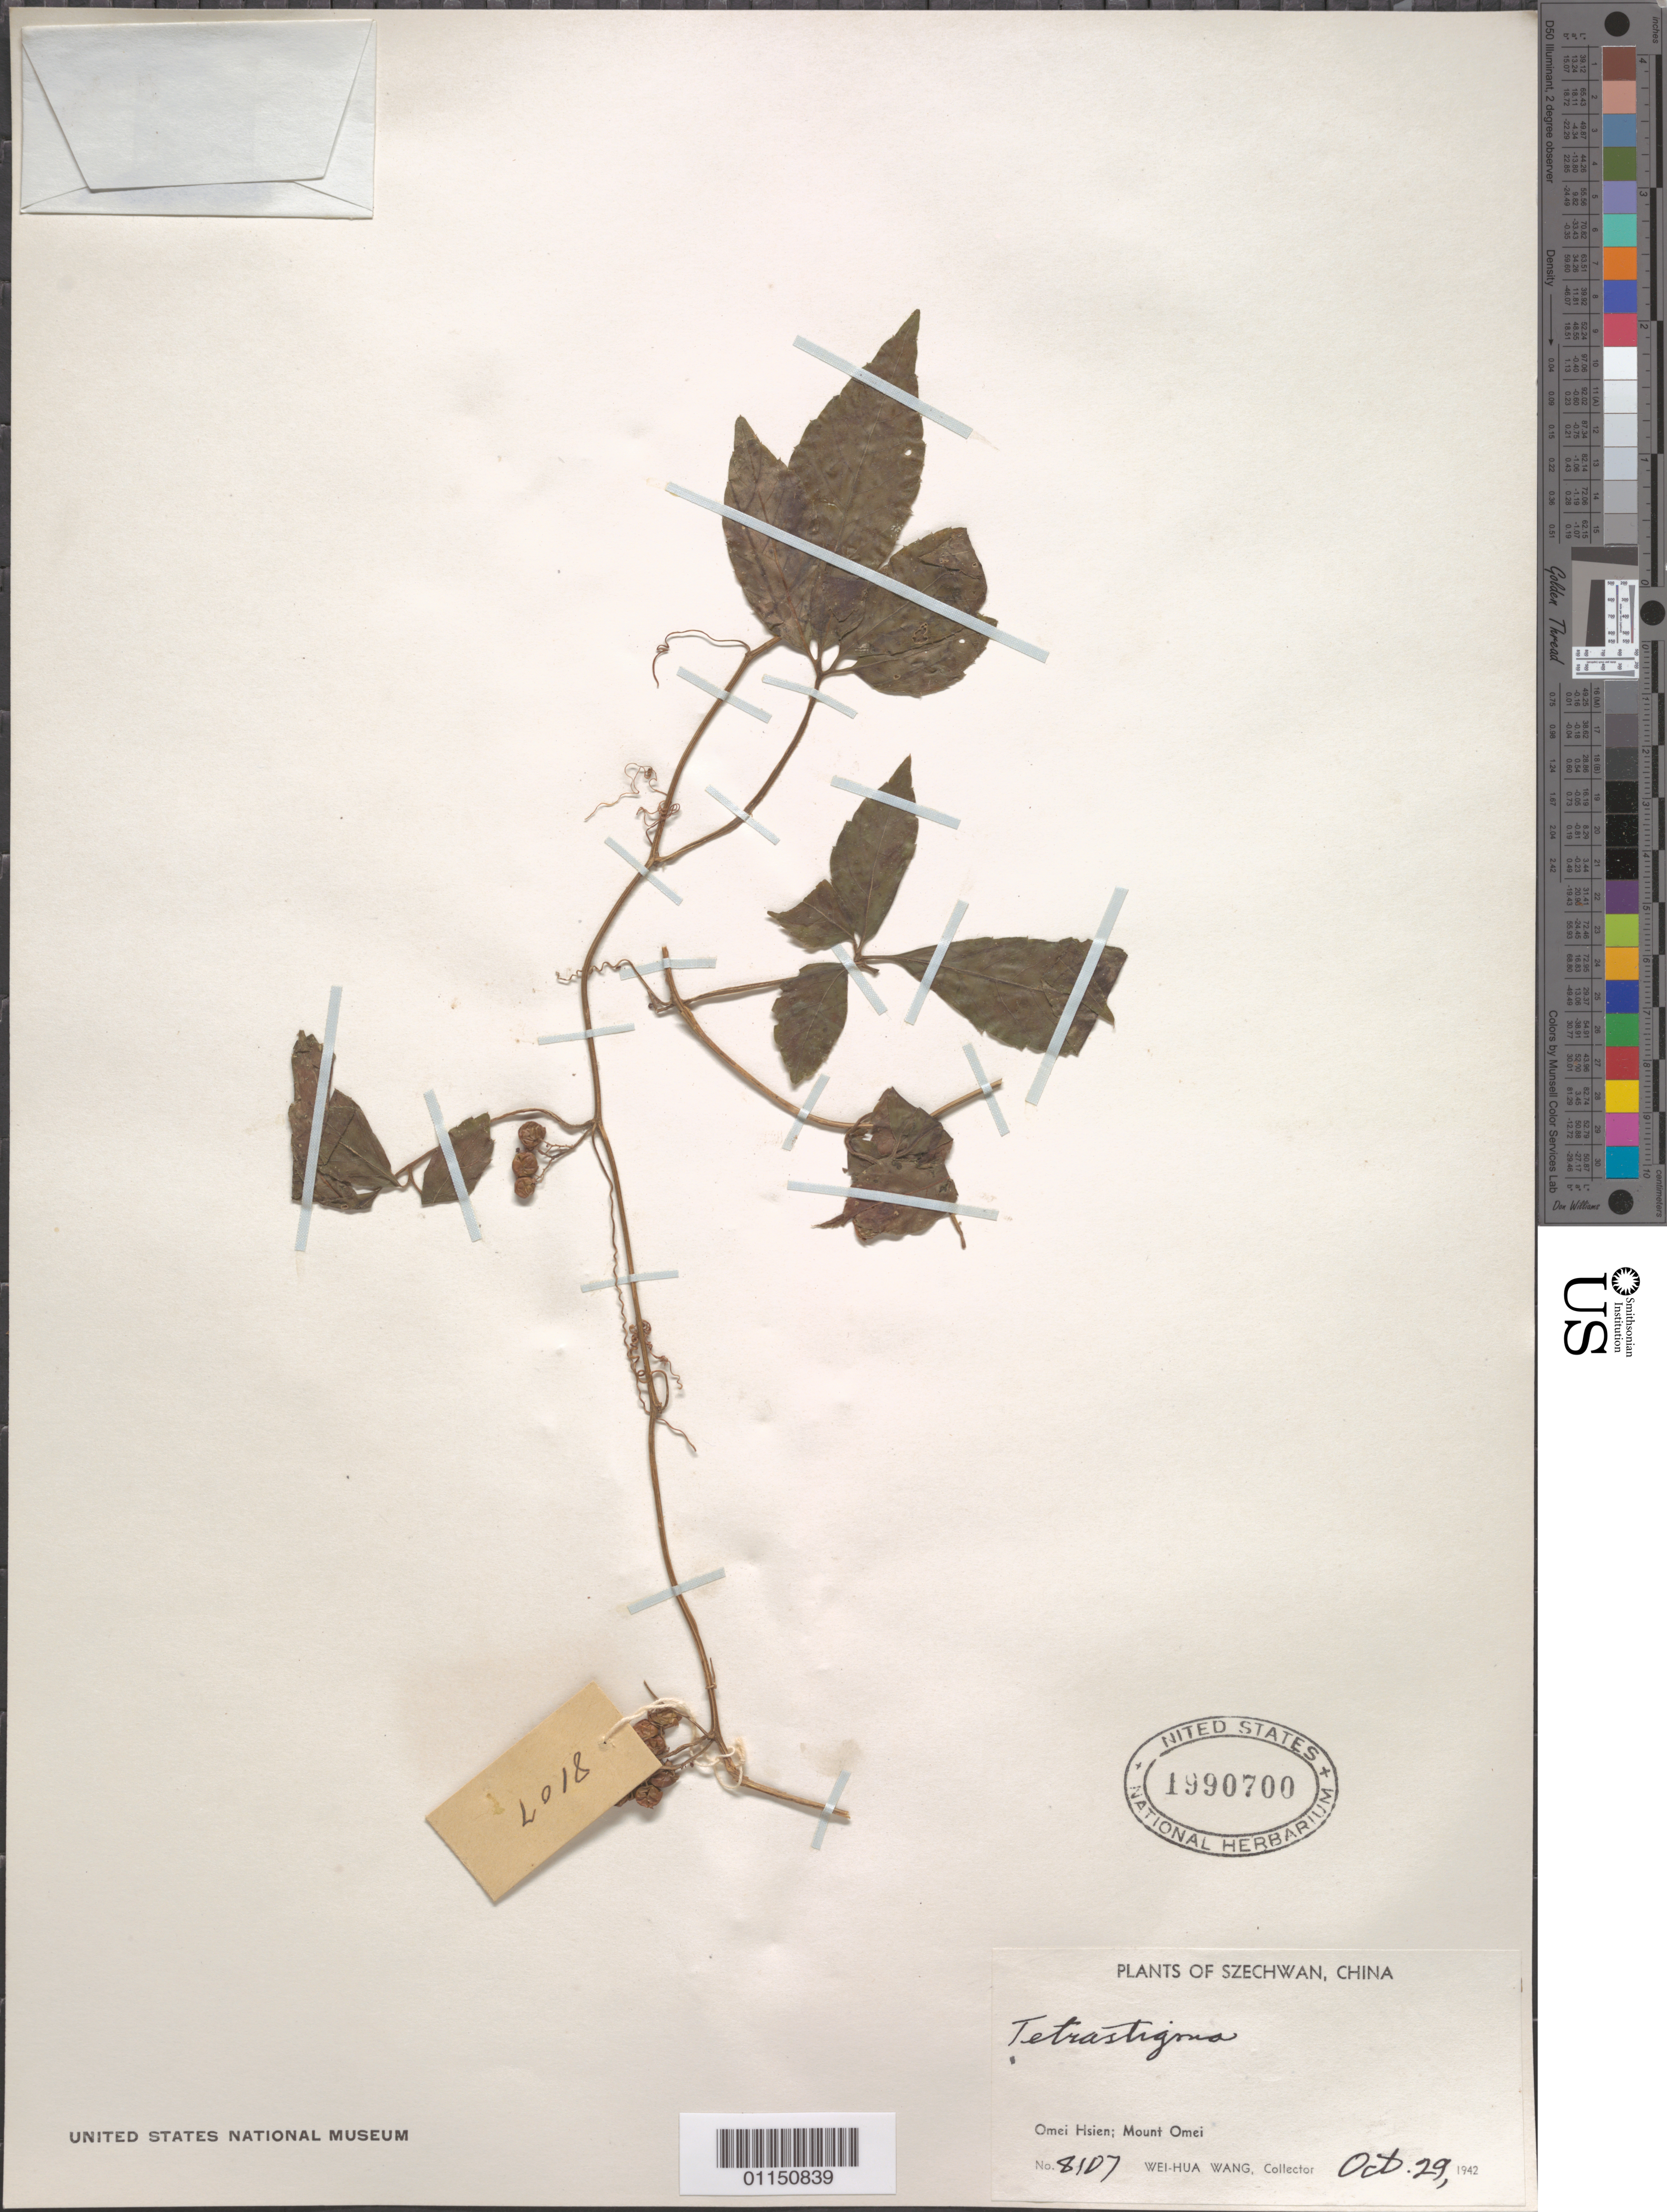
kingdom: Plantae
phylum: Tracheophyta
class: Magnoliopsida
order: Vitales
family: Vitaceae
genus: Tetrastigma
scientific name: Tetrastigma sp.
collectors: W. Wang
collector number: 8107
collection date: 1942-10-29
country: China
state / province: Sichuan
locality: Omei Hsien; Mt Omei.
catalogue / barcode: US 1990700